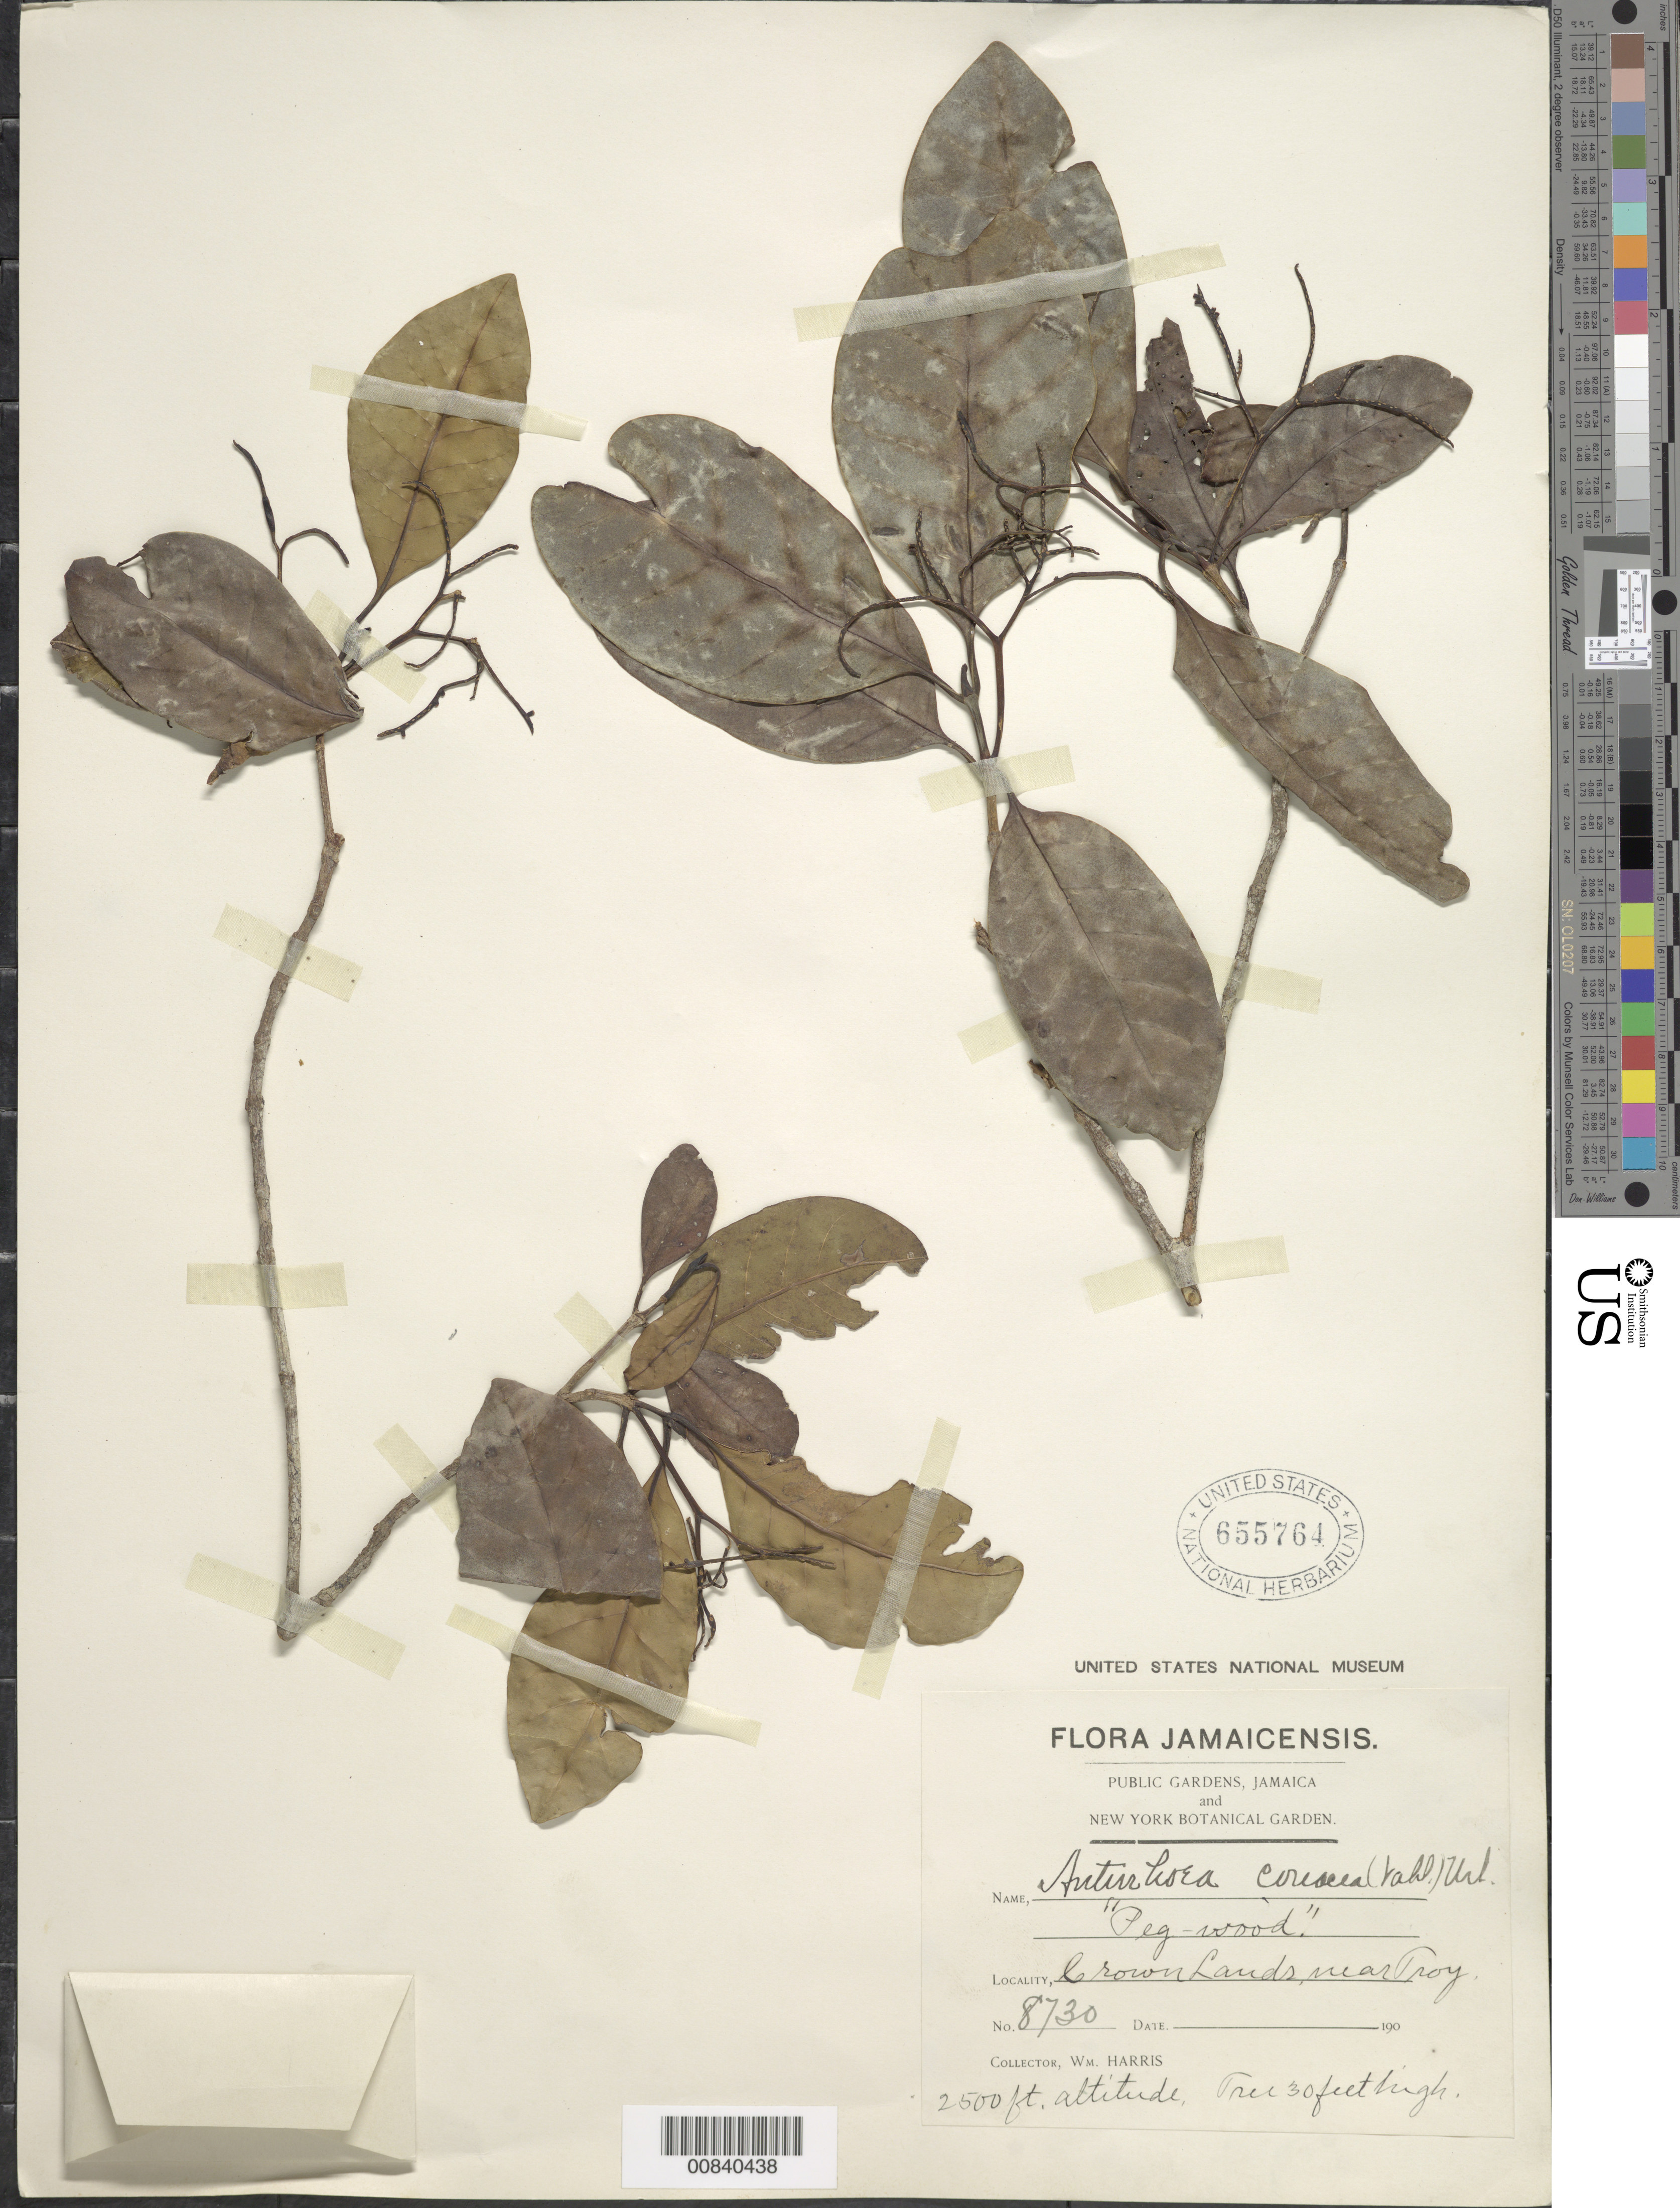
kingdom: Plantae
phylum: Tracheophyta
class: Magnoliopsida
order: Gentianales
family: Rubiaceae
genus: Stenostomum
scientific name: Stenostomum coriaceum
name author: (Vahl) Griseb.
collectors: W. H. Harris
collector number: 8730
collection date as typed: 190-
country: Jamaica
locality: Crown Lands, near Troy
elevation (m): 762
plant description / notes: Common name: Peg-wood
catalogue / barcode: US 655764